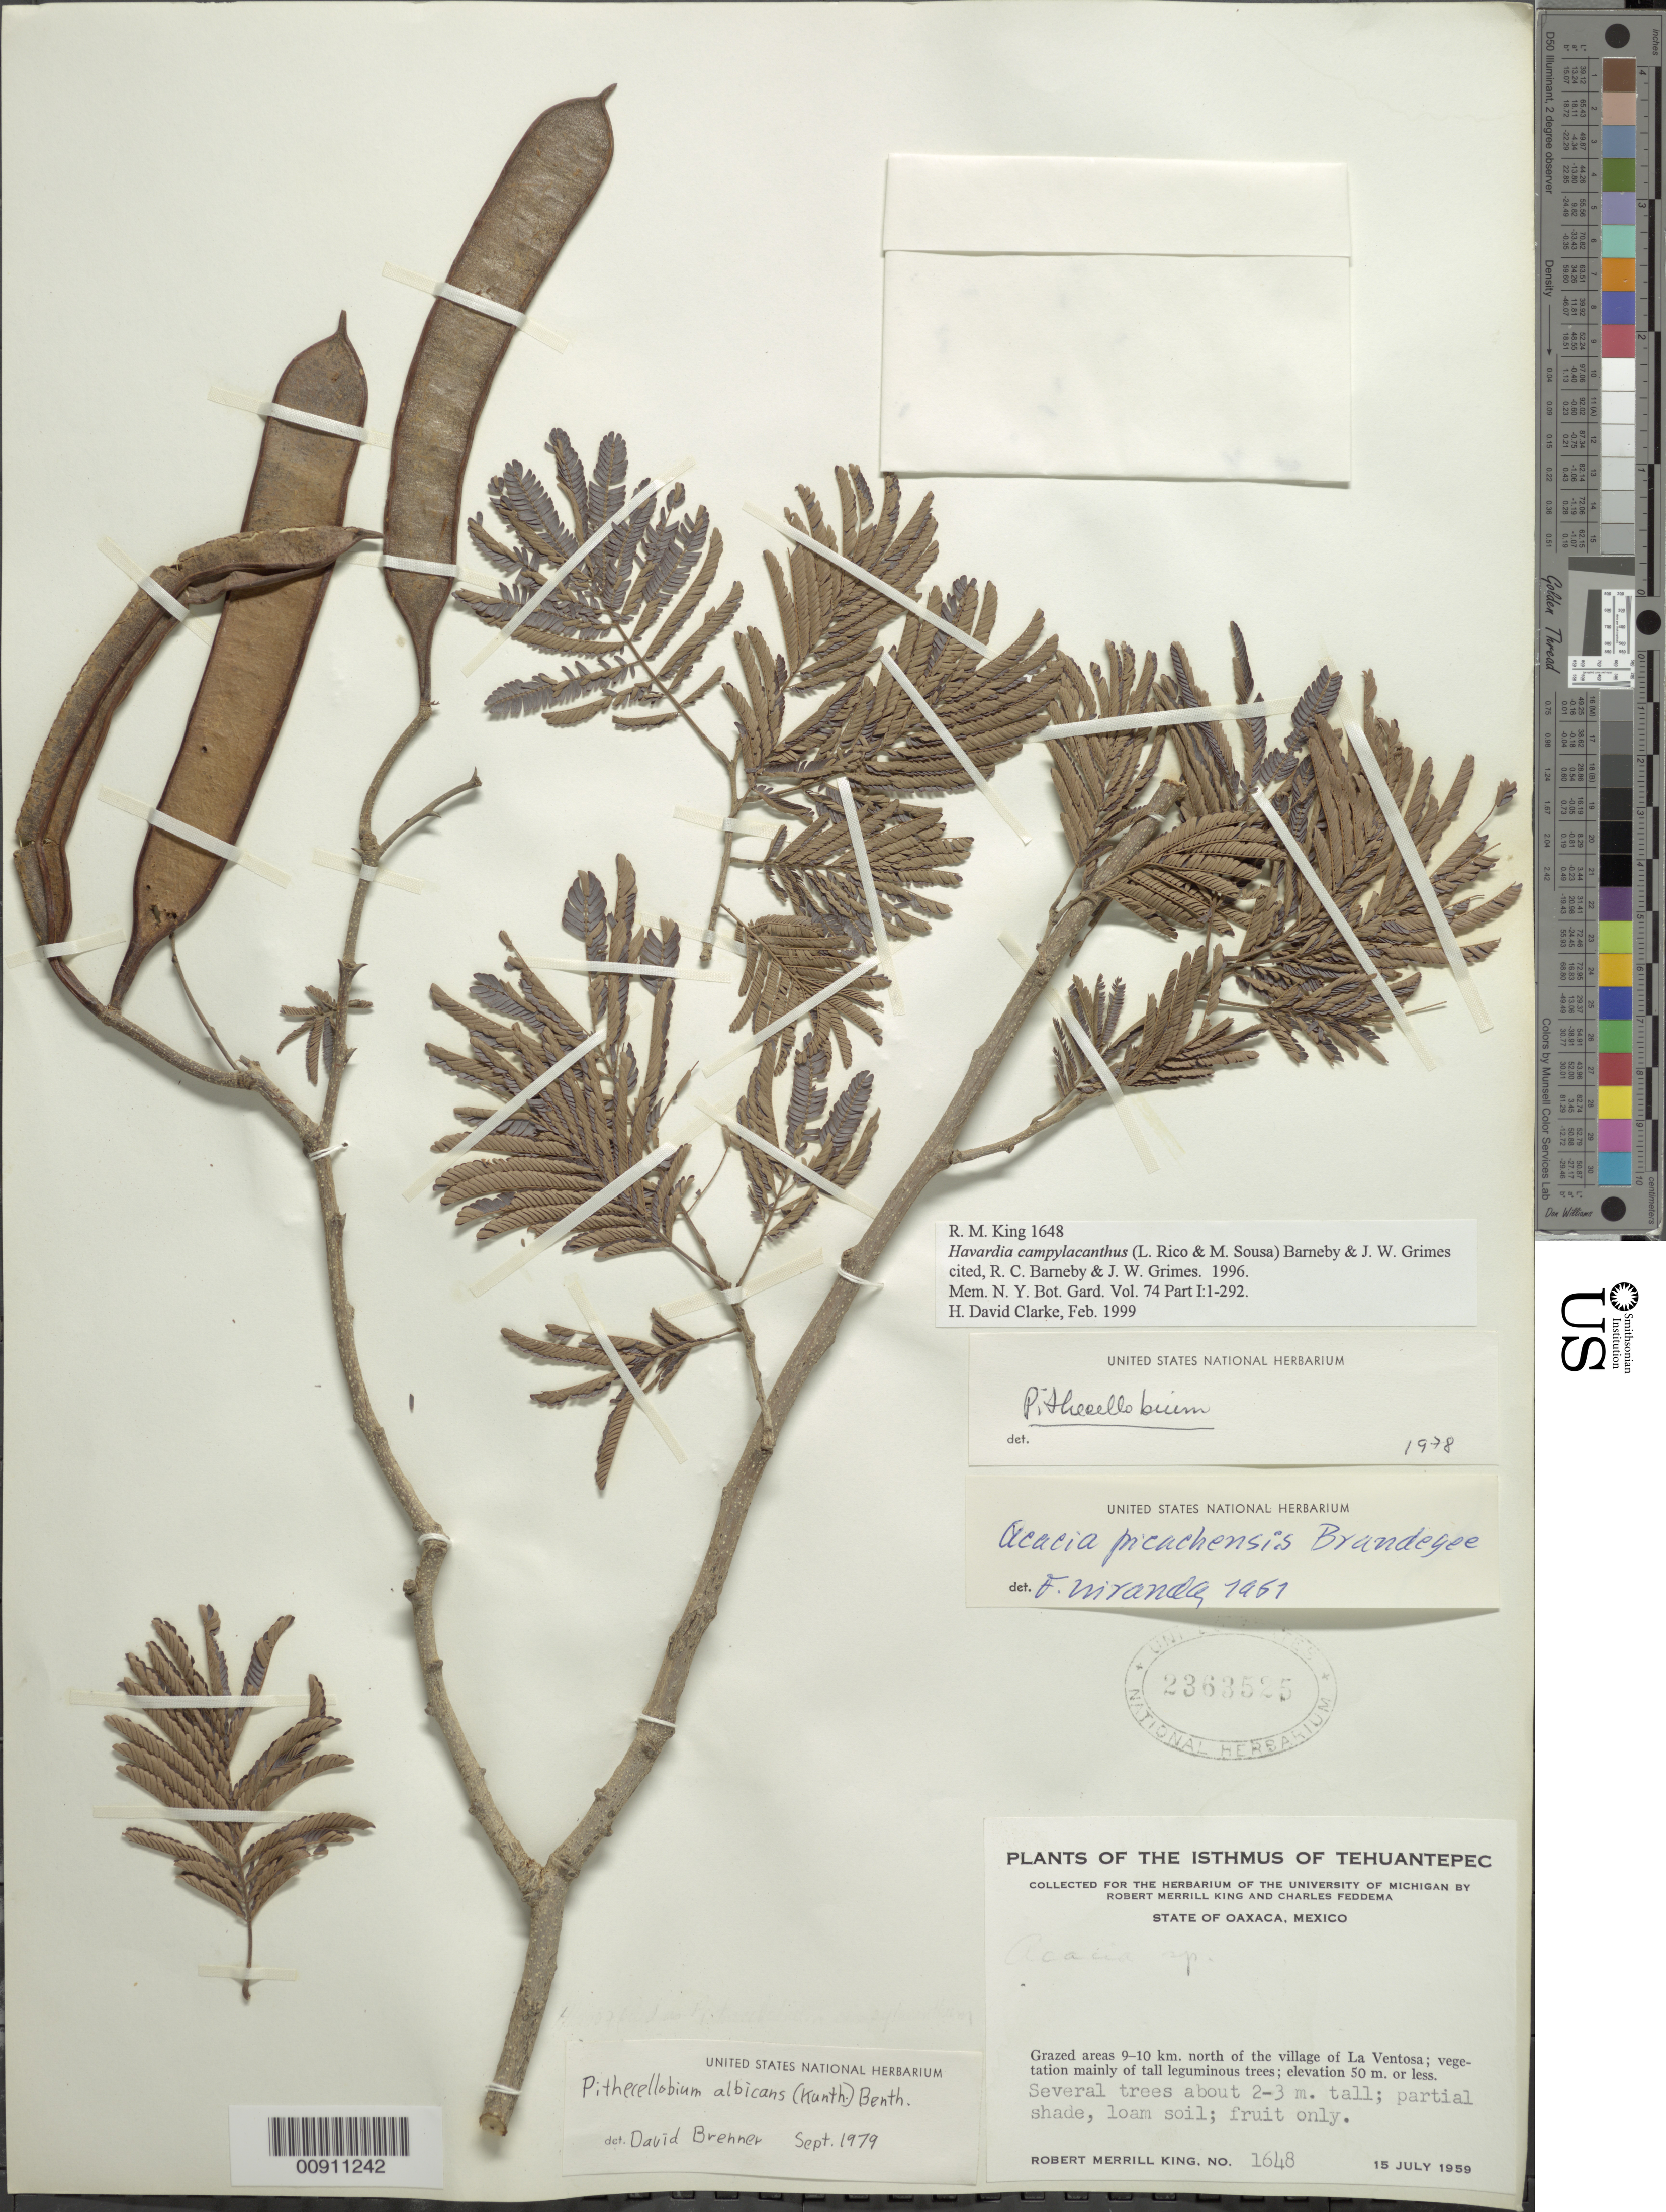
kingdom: Plantae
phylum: Tracheophyta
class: Magnoliopsida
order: Fabales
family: Fabaceae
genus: Gretheria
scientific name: Gretheria campylacantha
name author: (L. Rico & M. Sousa) Duno & Torke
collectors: R. M. King & C. Feddema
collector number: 1648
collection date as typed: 15 Jul 1959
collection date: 1959-07-15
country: Mexico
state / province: Oaxaca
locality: Grazed areas 9-10 km. north of the village of La Ventosa.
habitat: Partial shade, loam soil. Vegetation mainly of tall leguminous trees.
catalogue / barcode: US 2363525